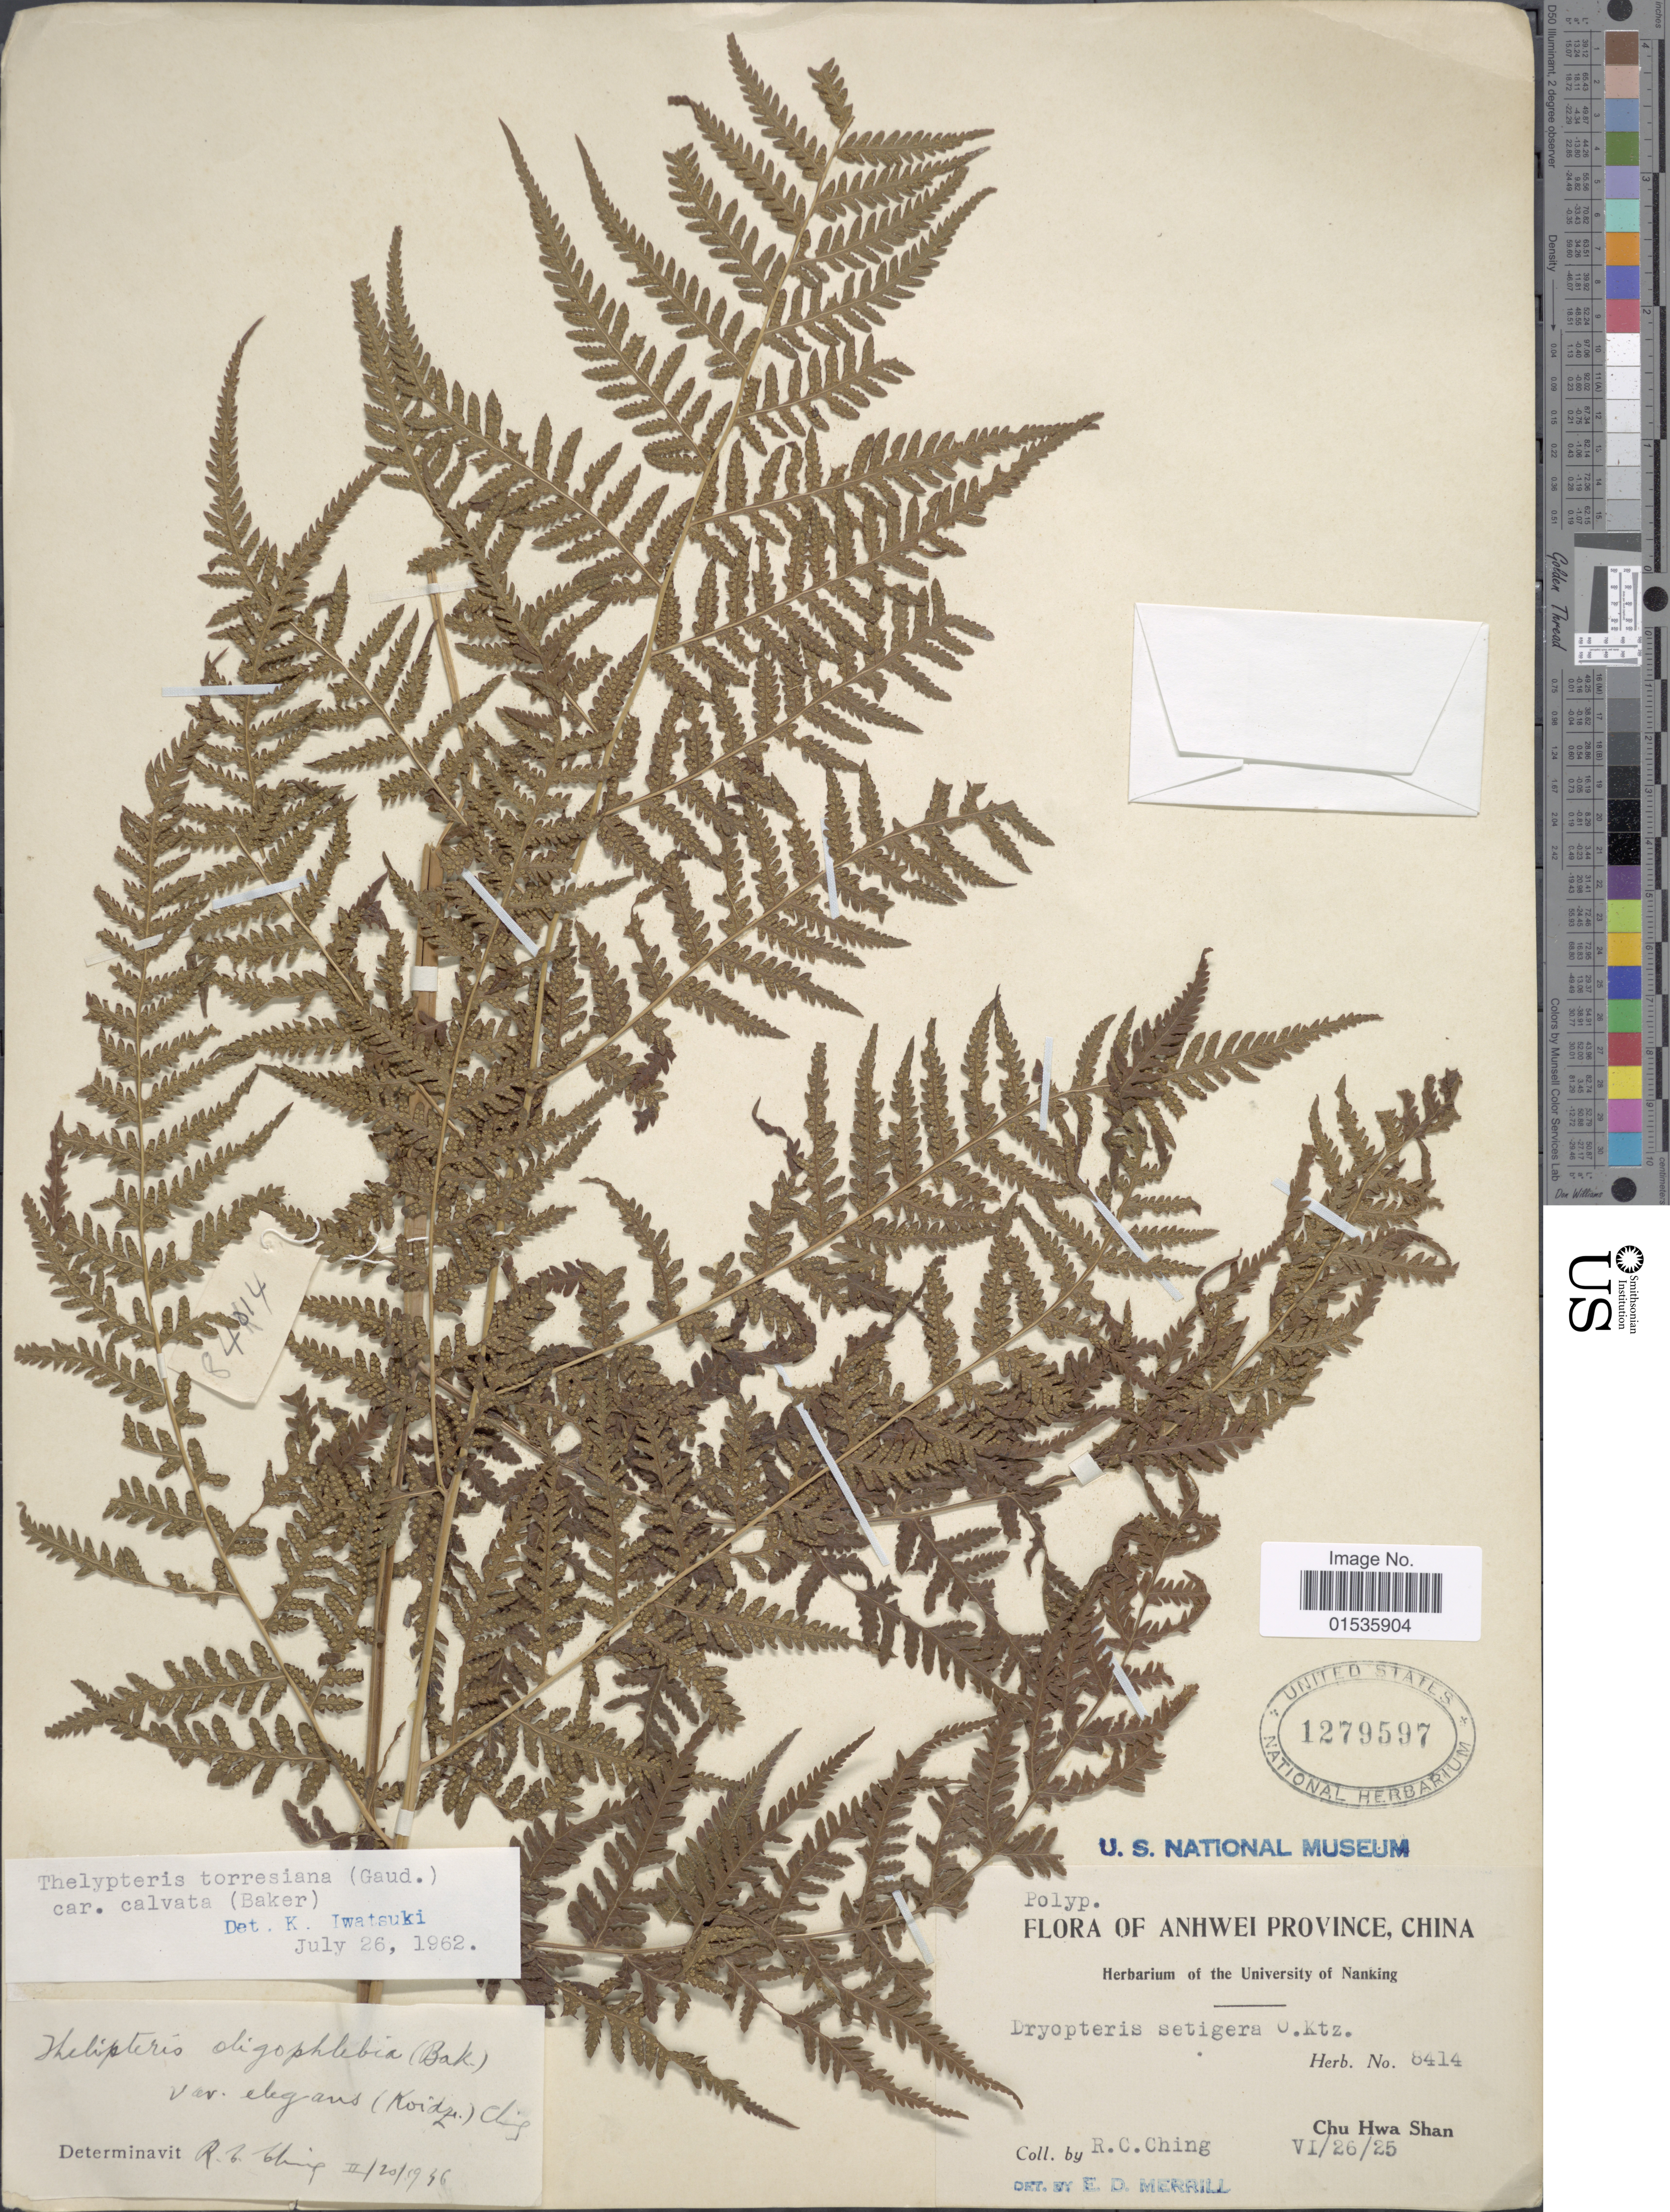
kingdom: Plantae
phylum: Tracheophyta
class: Polypodiopsida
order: Polypodiales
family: Thelypteridaceae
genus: Macrothelypteris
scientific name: Macrothelypteris torresiana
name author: (Gaudich.) Ching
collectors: R. C. Ching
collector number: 8414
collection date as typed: Transcribed d/m/y: 26/6/25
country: China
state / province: Anhui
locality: Anhwei Province, China. Chu Hwa Shan.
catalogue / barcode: US 1279597